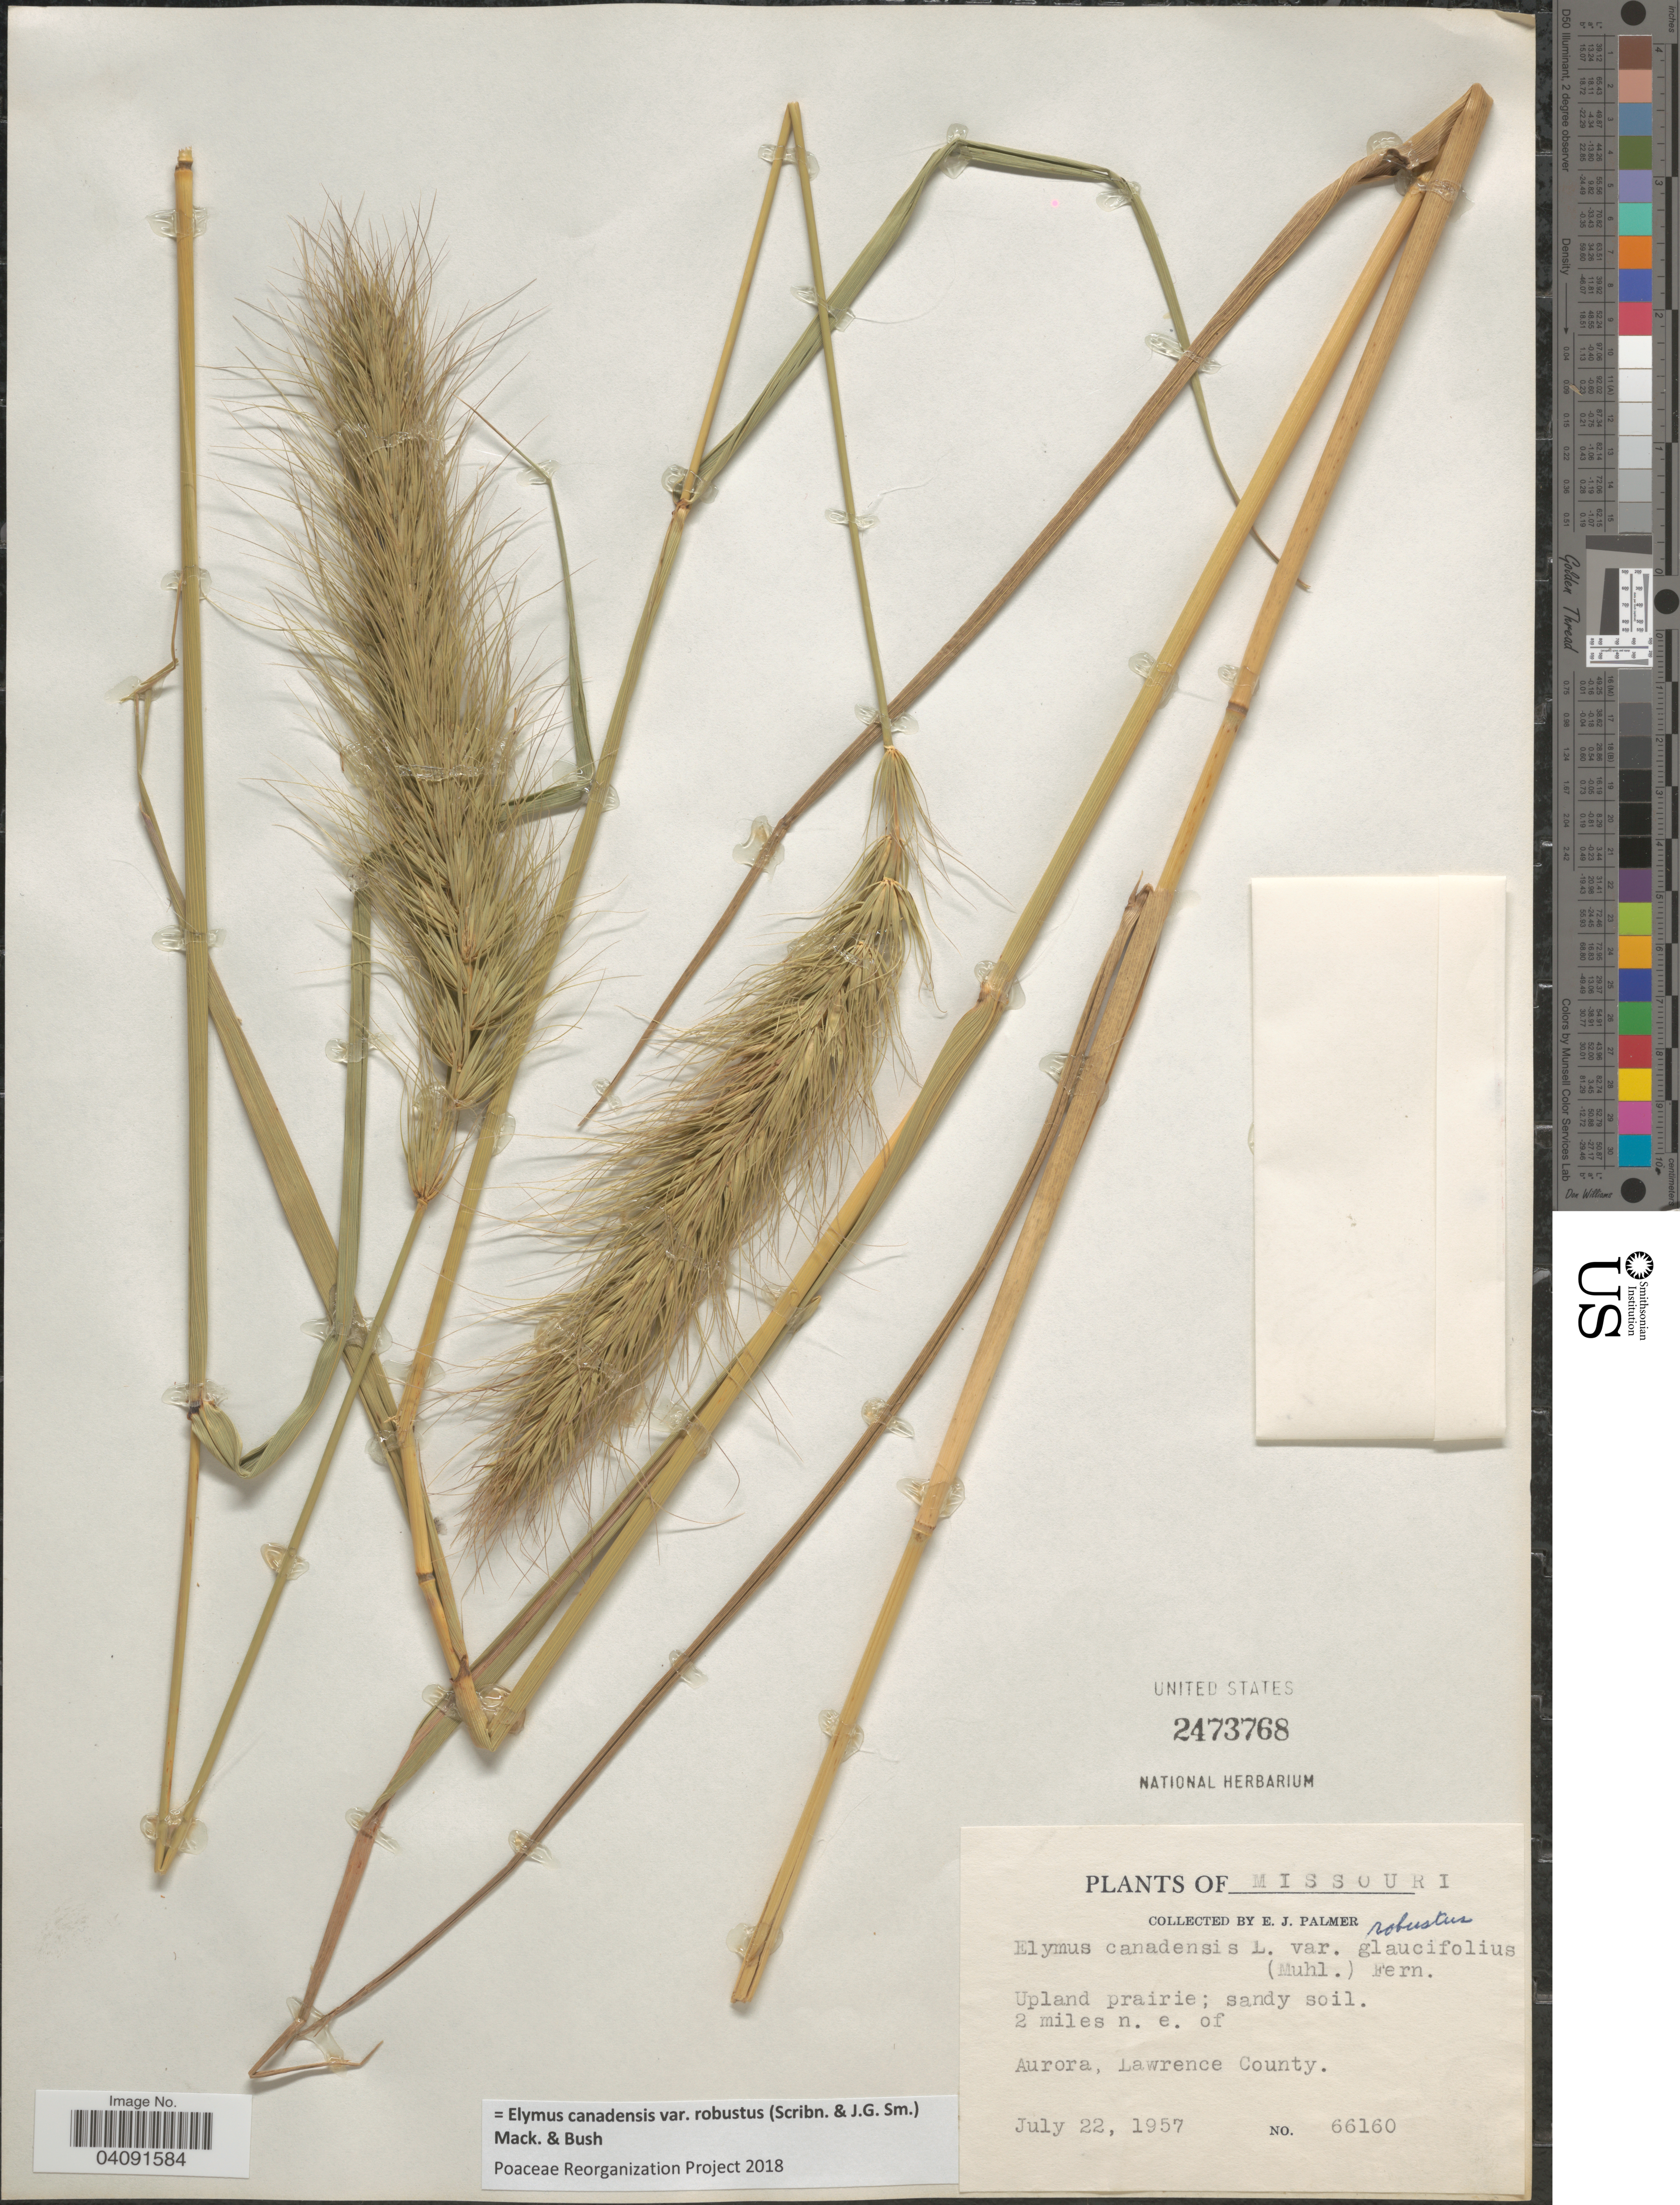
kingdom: Plantae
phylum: Tracheophyta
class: Liliopsida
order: Poales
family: Poaceae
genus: Elymus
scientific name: Elymus canadensis var. robustus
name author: (Scribn. & R.M. Sm.) Mackenz. & Bush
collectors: E. J. Palmer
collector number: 66160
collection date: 1957-07-22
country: United States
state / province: Missouri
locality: Upland prairie; sandy soil. 2 miles n. e. of Aurora, Lawrence County.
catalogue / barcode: US 2473768